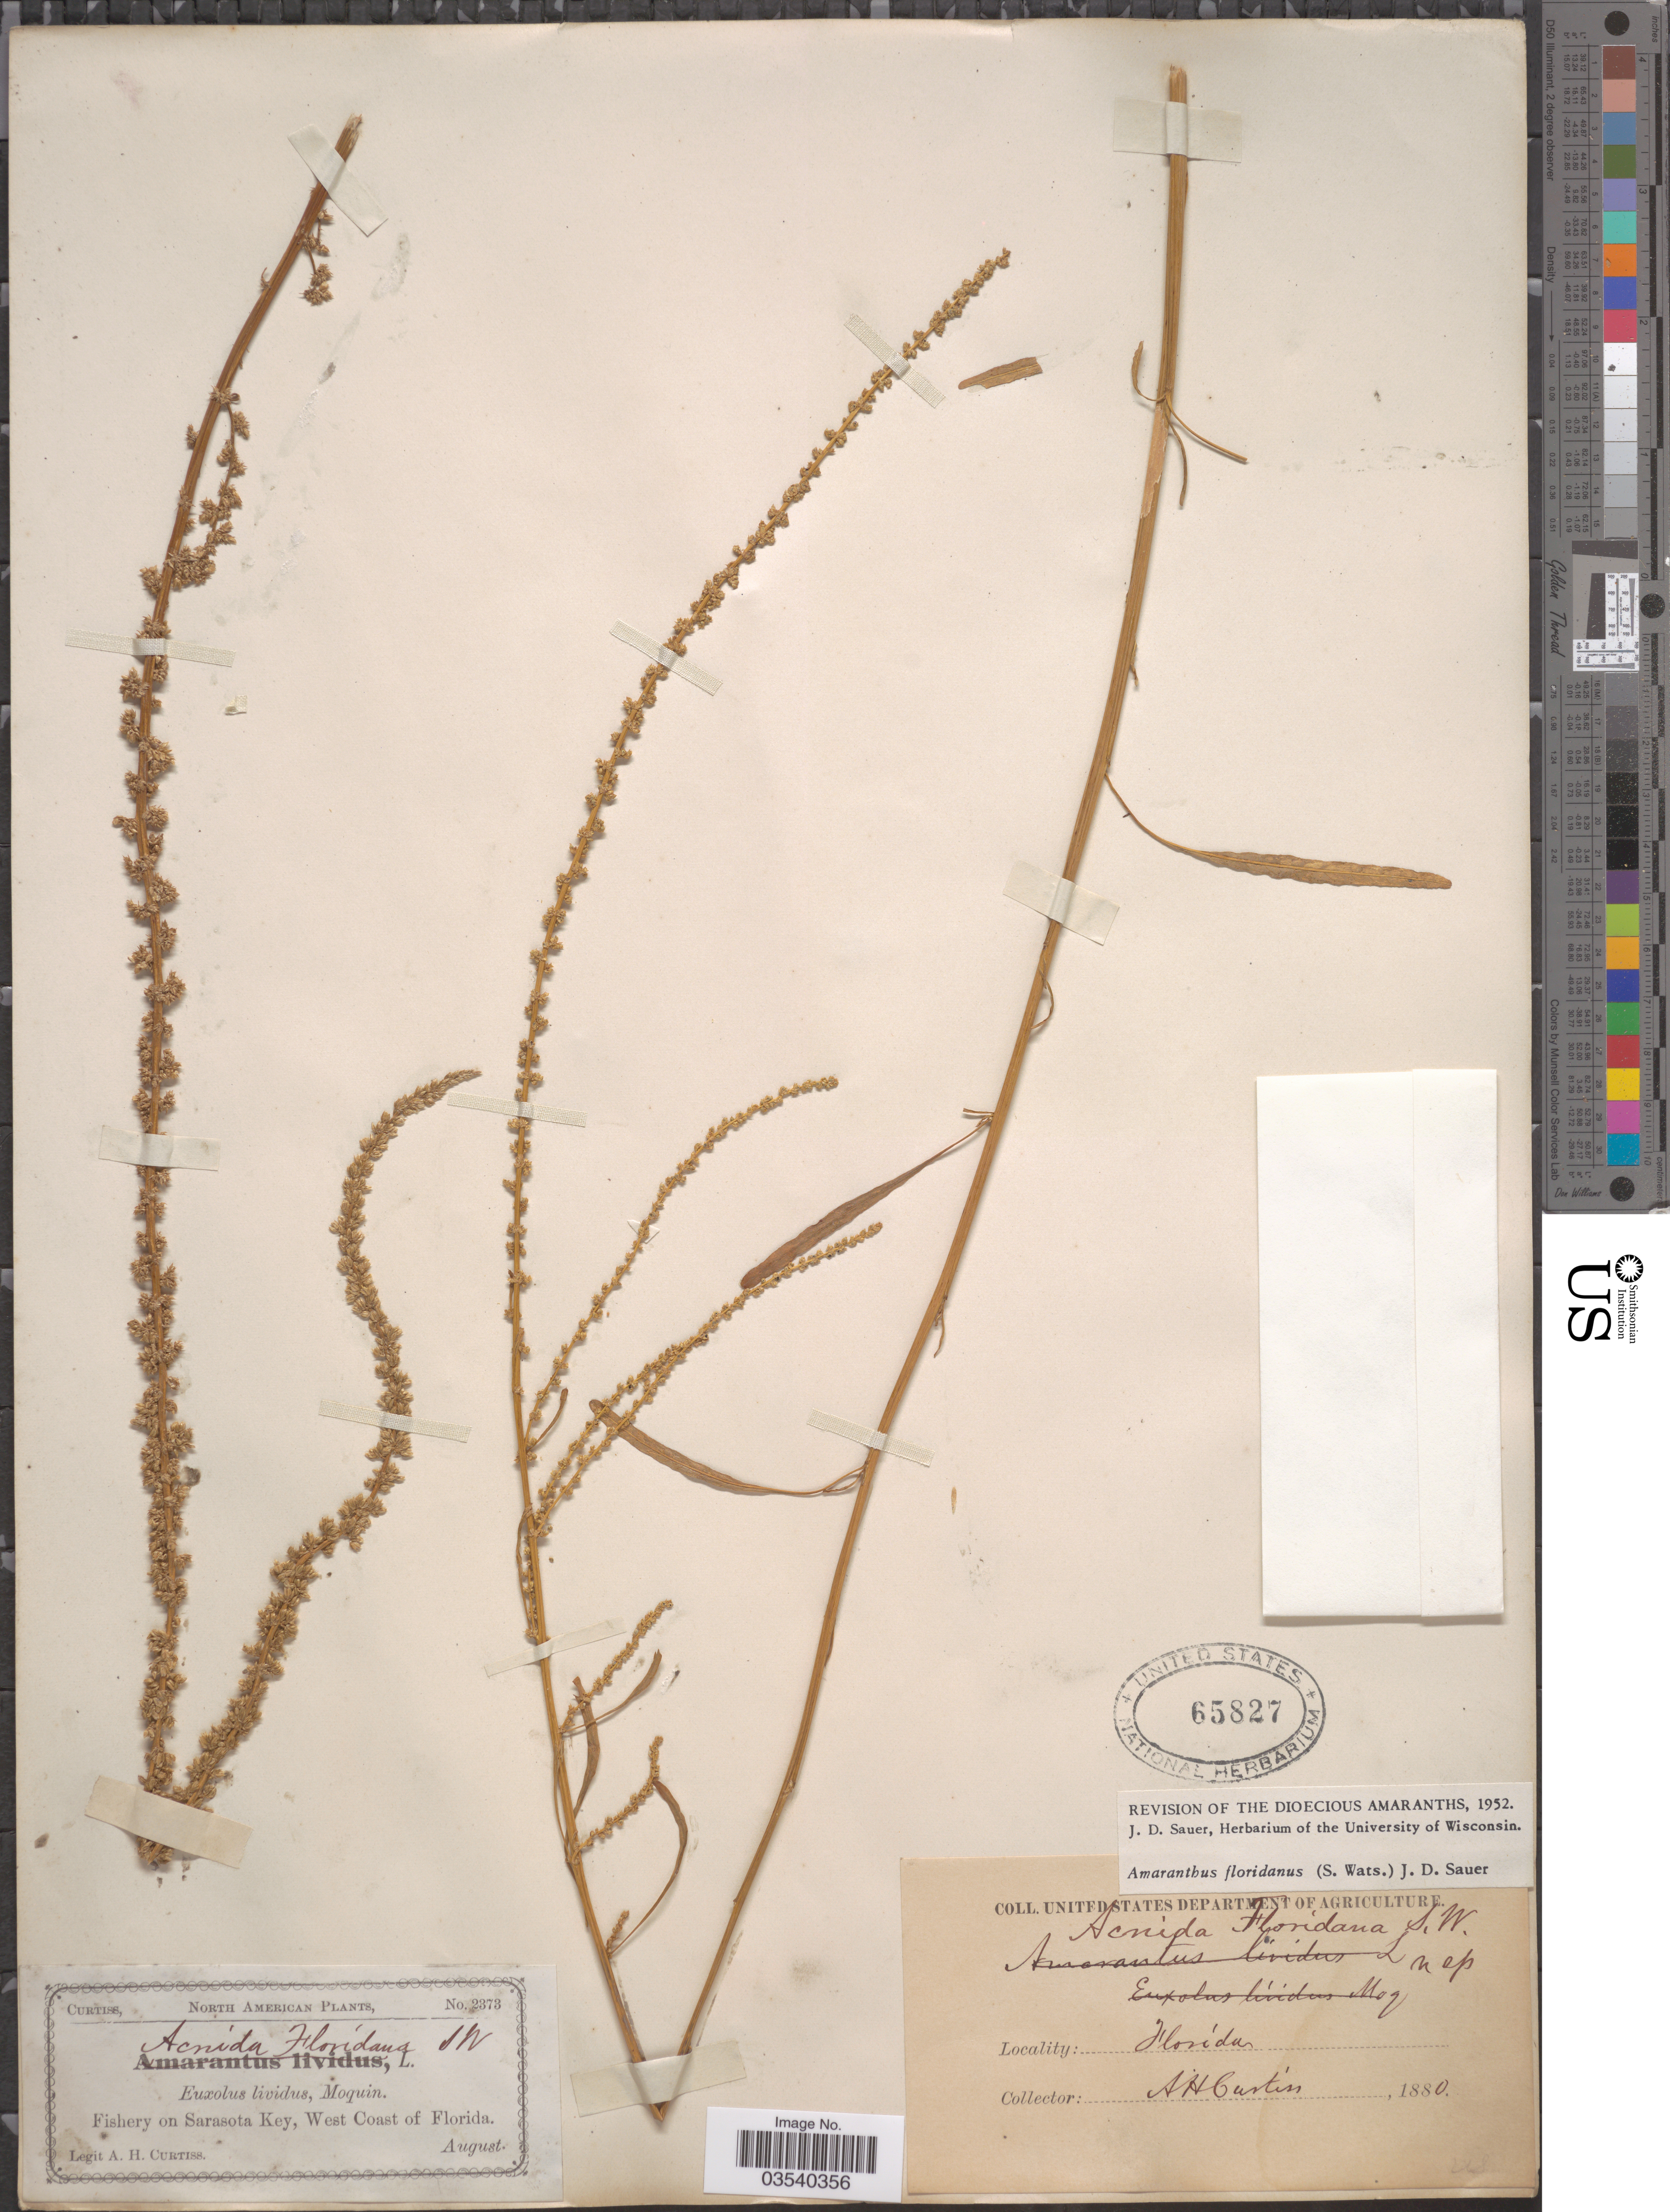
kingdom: Plantae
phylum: Tracheophyta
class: Magnoliopsida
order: Caryophyllales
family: Amaranthaceae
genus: Amaranthus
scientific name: Amaranthus floridanus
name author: (S. Watson) J.D. Sauer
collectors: A. H. Curtiss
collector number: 2373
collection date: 1880-08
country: United States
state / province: Florida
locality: Fishery on Sarasota Key, West Coast of Florida.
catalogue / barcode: US 65827